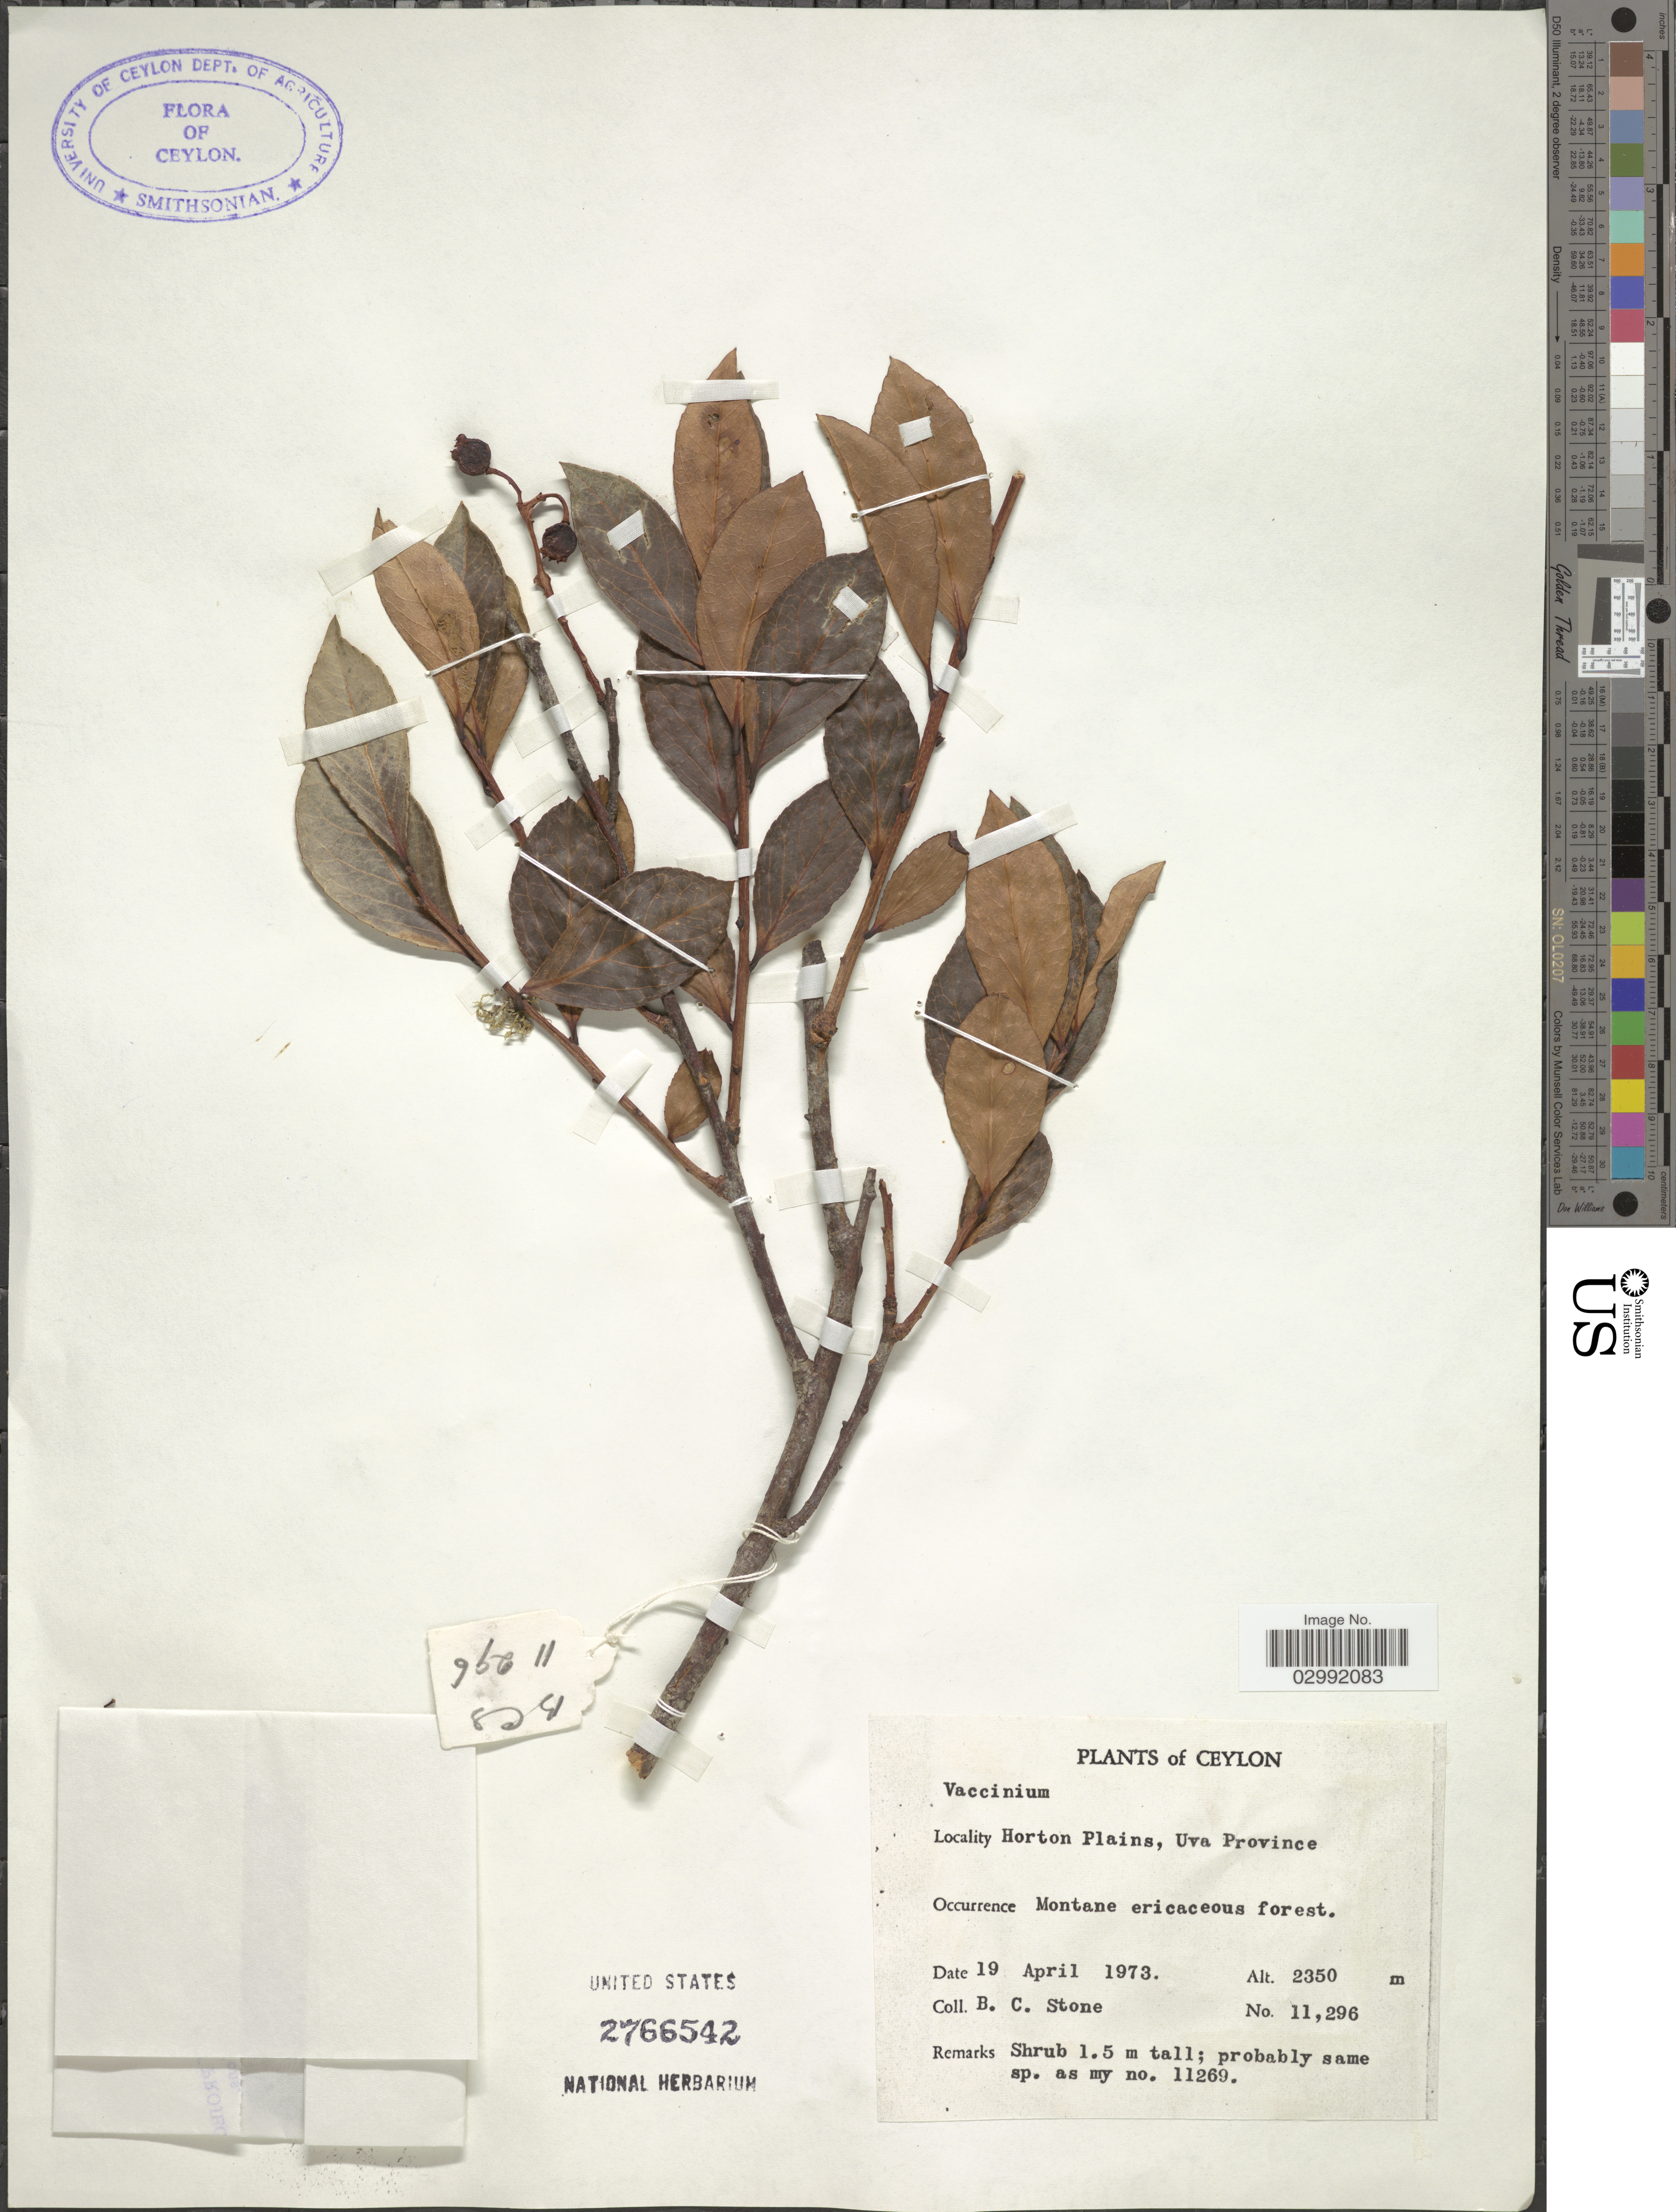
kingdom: Plantae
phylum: Tracheophyta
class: Magnoliopsida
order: Ericales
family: Ericaceae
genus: Vaccinium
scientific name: Vaccinium leschenaultii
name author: Wight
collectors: B. C. Stone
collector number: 11296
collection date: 1973-04-19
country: Sri Lanka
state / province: Uva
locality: Ceylon. Horton Plains, Uva Province.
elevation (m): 2350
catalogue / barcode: US 2766542